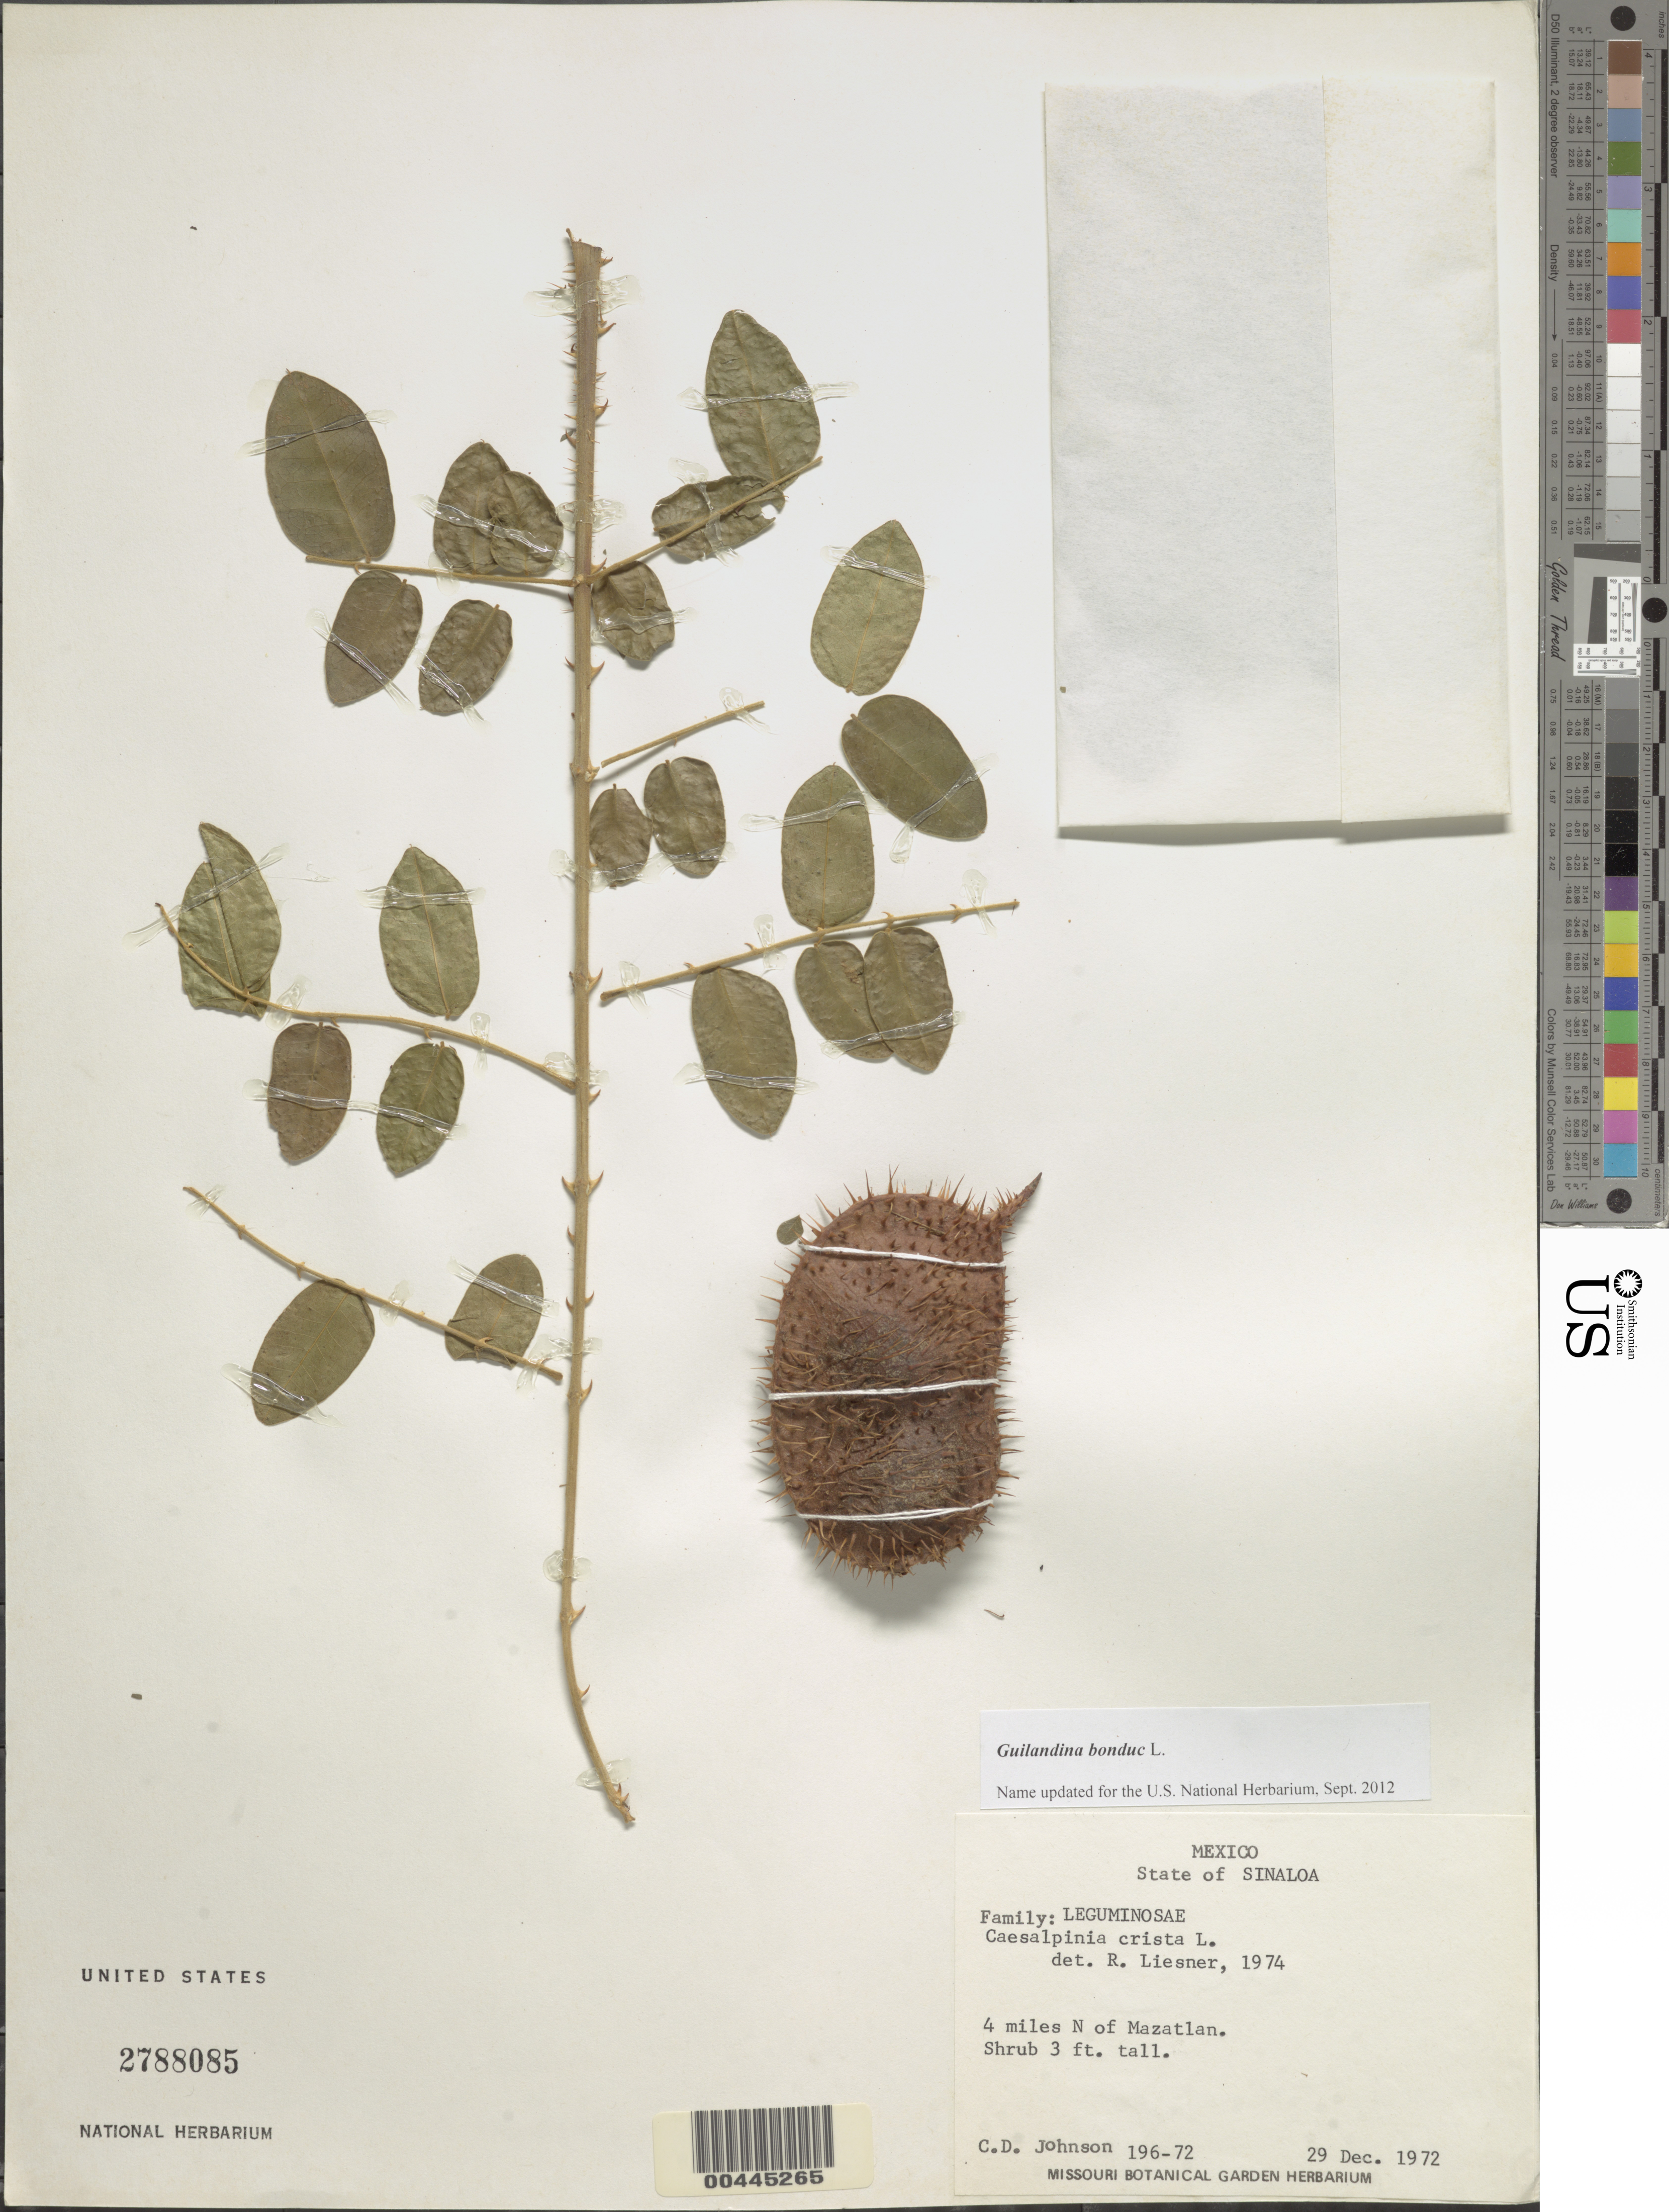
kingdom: Plantae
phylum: Tracheophyta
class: Magnoliopsida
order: Fabales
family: Fabaceae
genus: Guilandina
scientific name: Guilandina bonduc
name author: L.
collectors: C. D. Johnson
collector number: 196-72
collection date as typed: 29 Dec 1972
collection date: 1972-12-29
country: Mexico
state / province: Sinaloa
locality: N of Mazatlan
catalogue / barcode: US 2788085